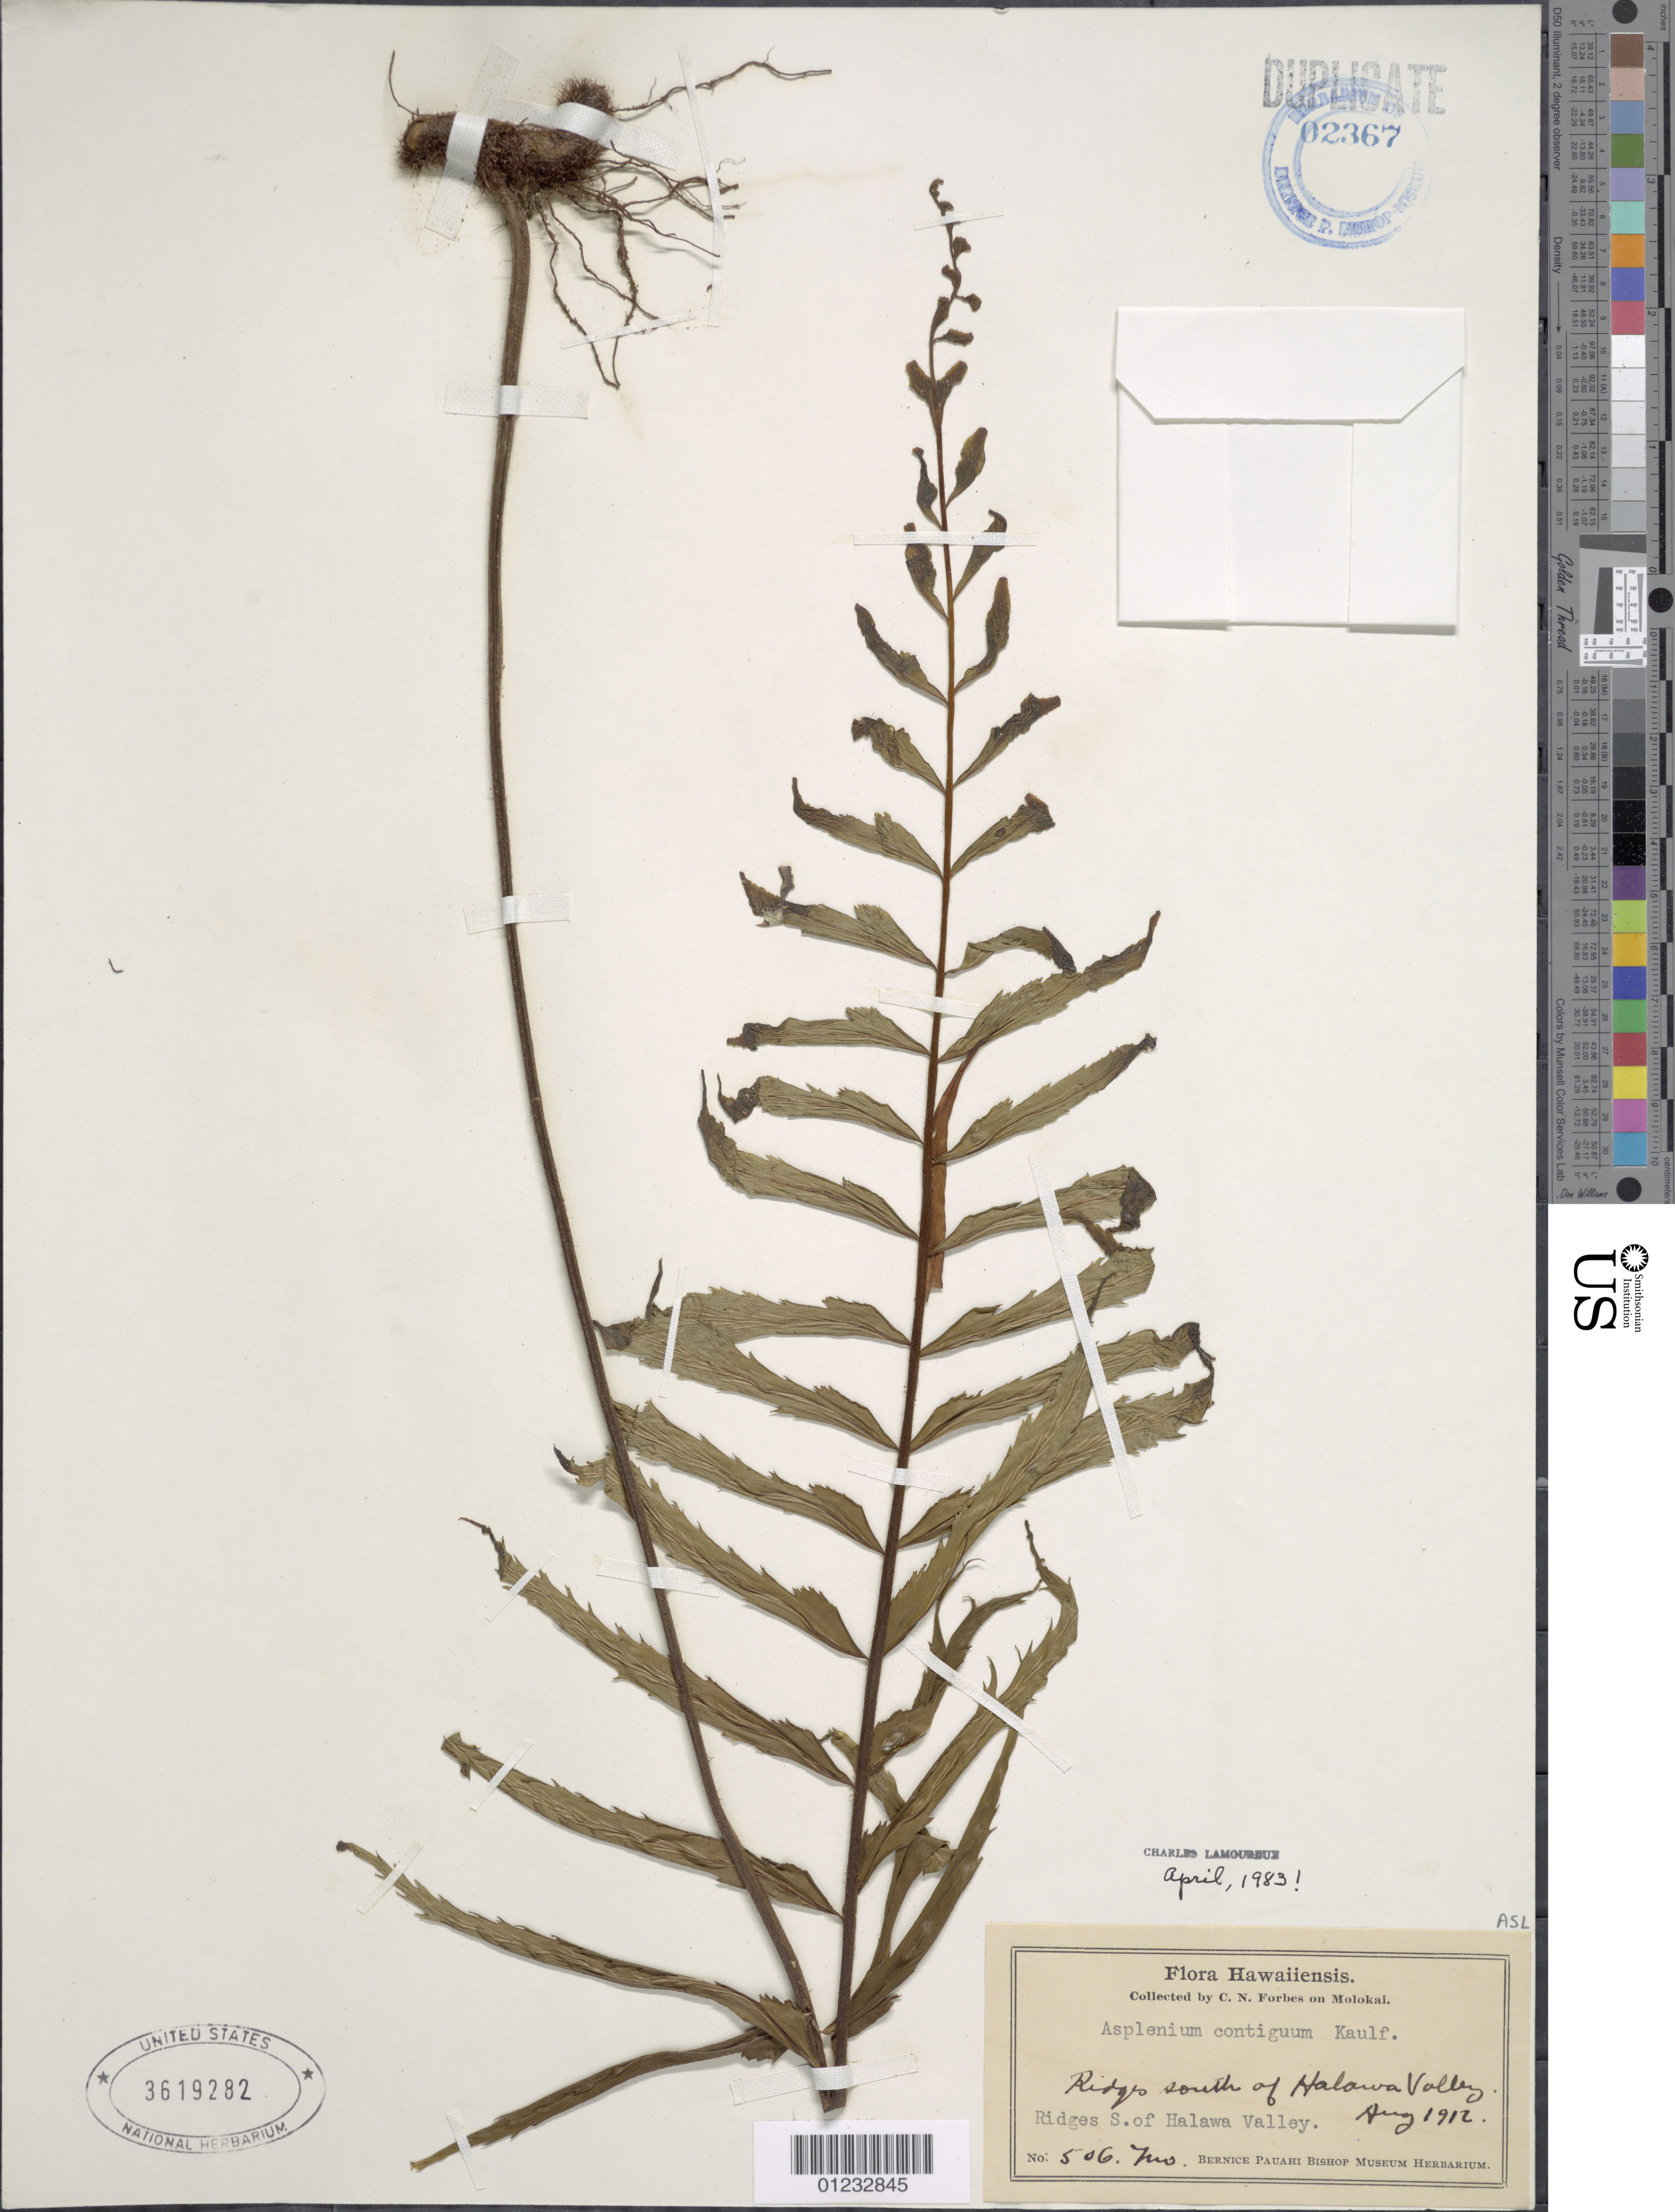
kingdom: Plantae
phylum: Tracheophyta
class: Polypodiopsida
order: Polypodiales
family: Aspleniaceae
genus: Asplenium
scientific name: Asplenium contiguum var. contiguum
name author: Kaulf.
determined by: Wagner, W. L., (BOT), Smithsonian Institution - National Museum of Natural History (UNITED STATES)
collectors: C. N. Forbes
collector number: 506.Mo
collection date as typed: Aug 1912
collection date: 1912-08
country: United States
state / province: Hawaii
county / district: Maui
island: Moloka'i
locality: Ridges south of Halawa Valley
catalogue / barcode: US 3619282